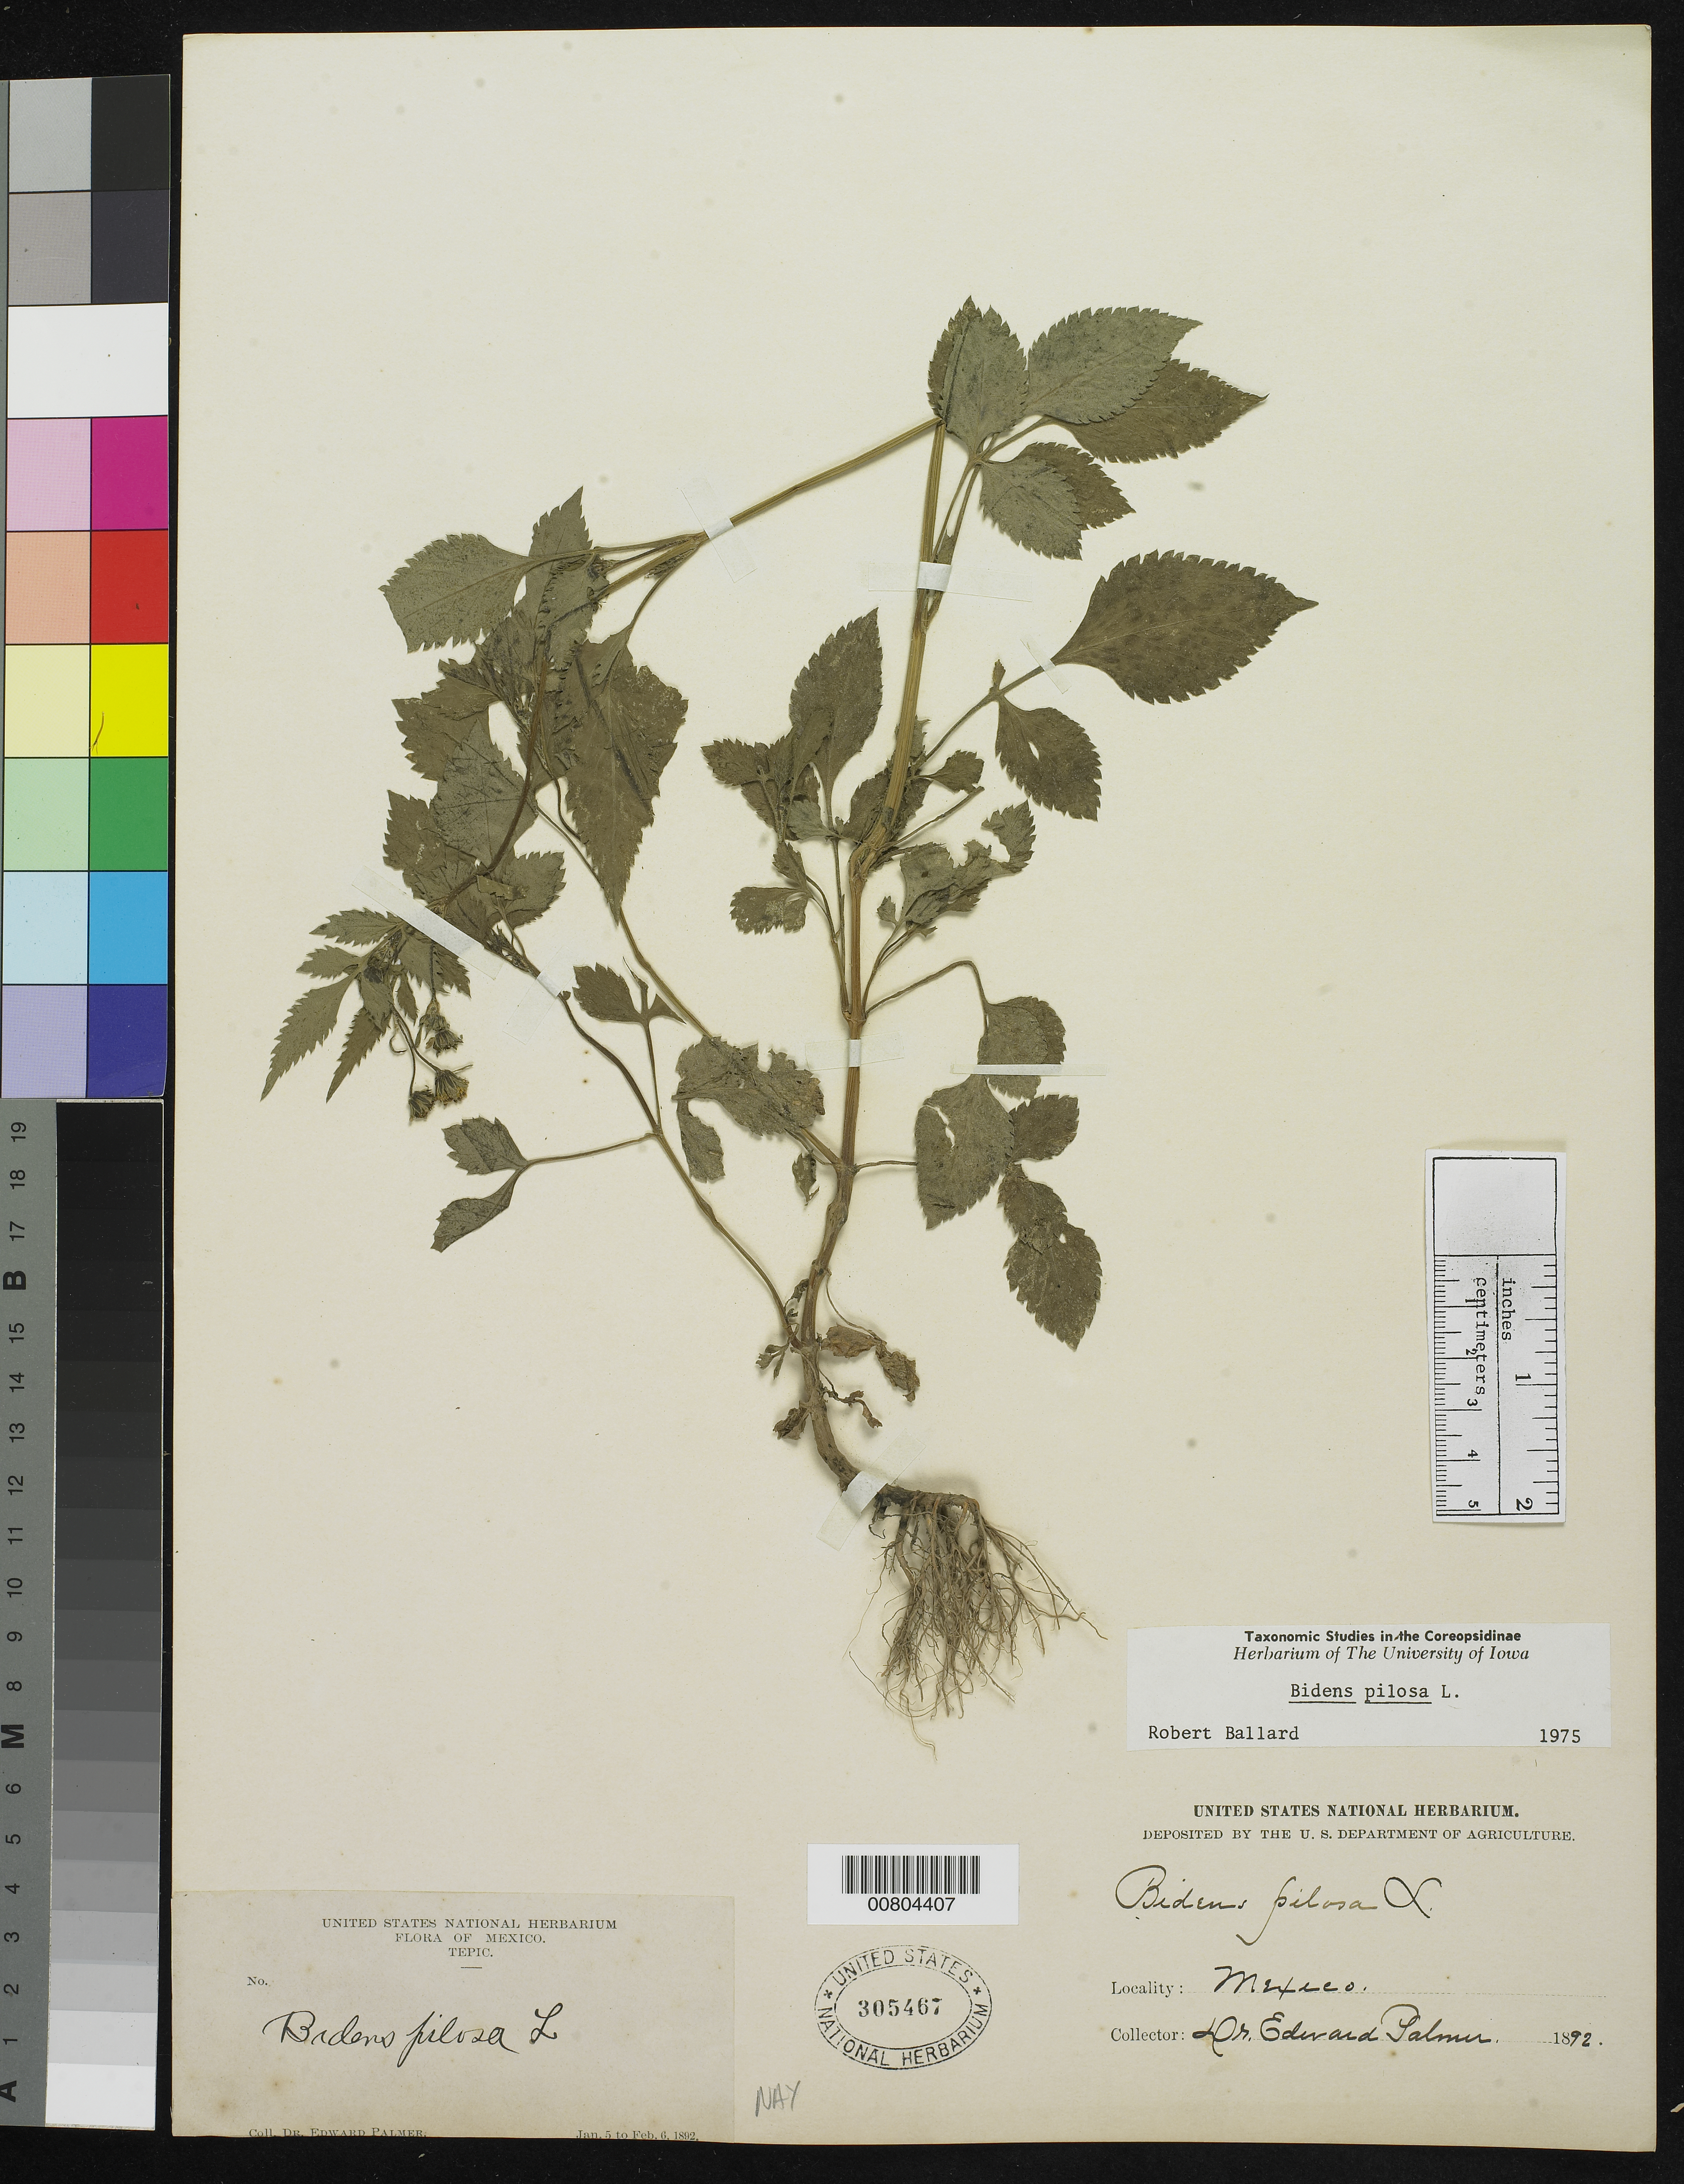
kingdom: Plantae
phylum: Tracheophyta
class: Magnoliopsida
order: Asterales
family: Asteraceae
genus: Bidens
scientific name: Bidens pilosa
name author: L.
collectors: E. Palmer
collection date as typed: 05 Jan 1892 to 06 Feb 1892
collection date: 1892-01-05/1892-02-06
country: Mexico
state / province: Nayarit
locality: Tepic, Nayarit.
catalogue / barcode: US 305467